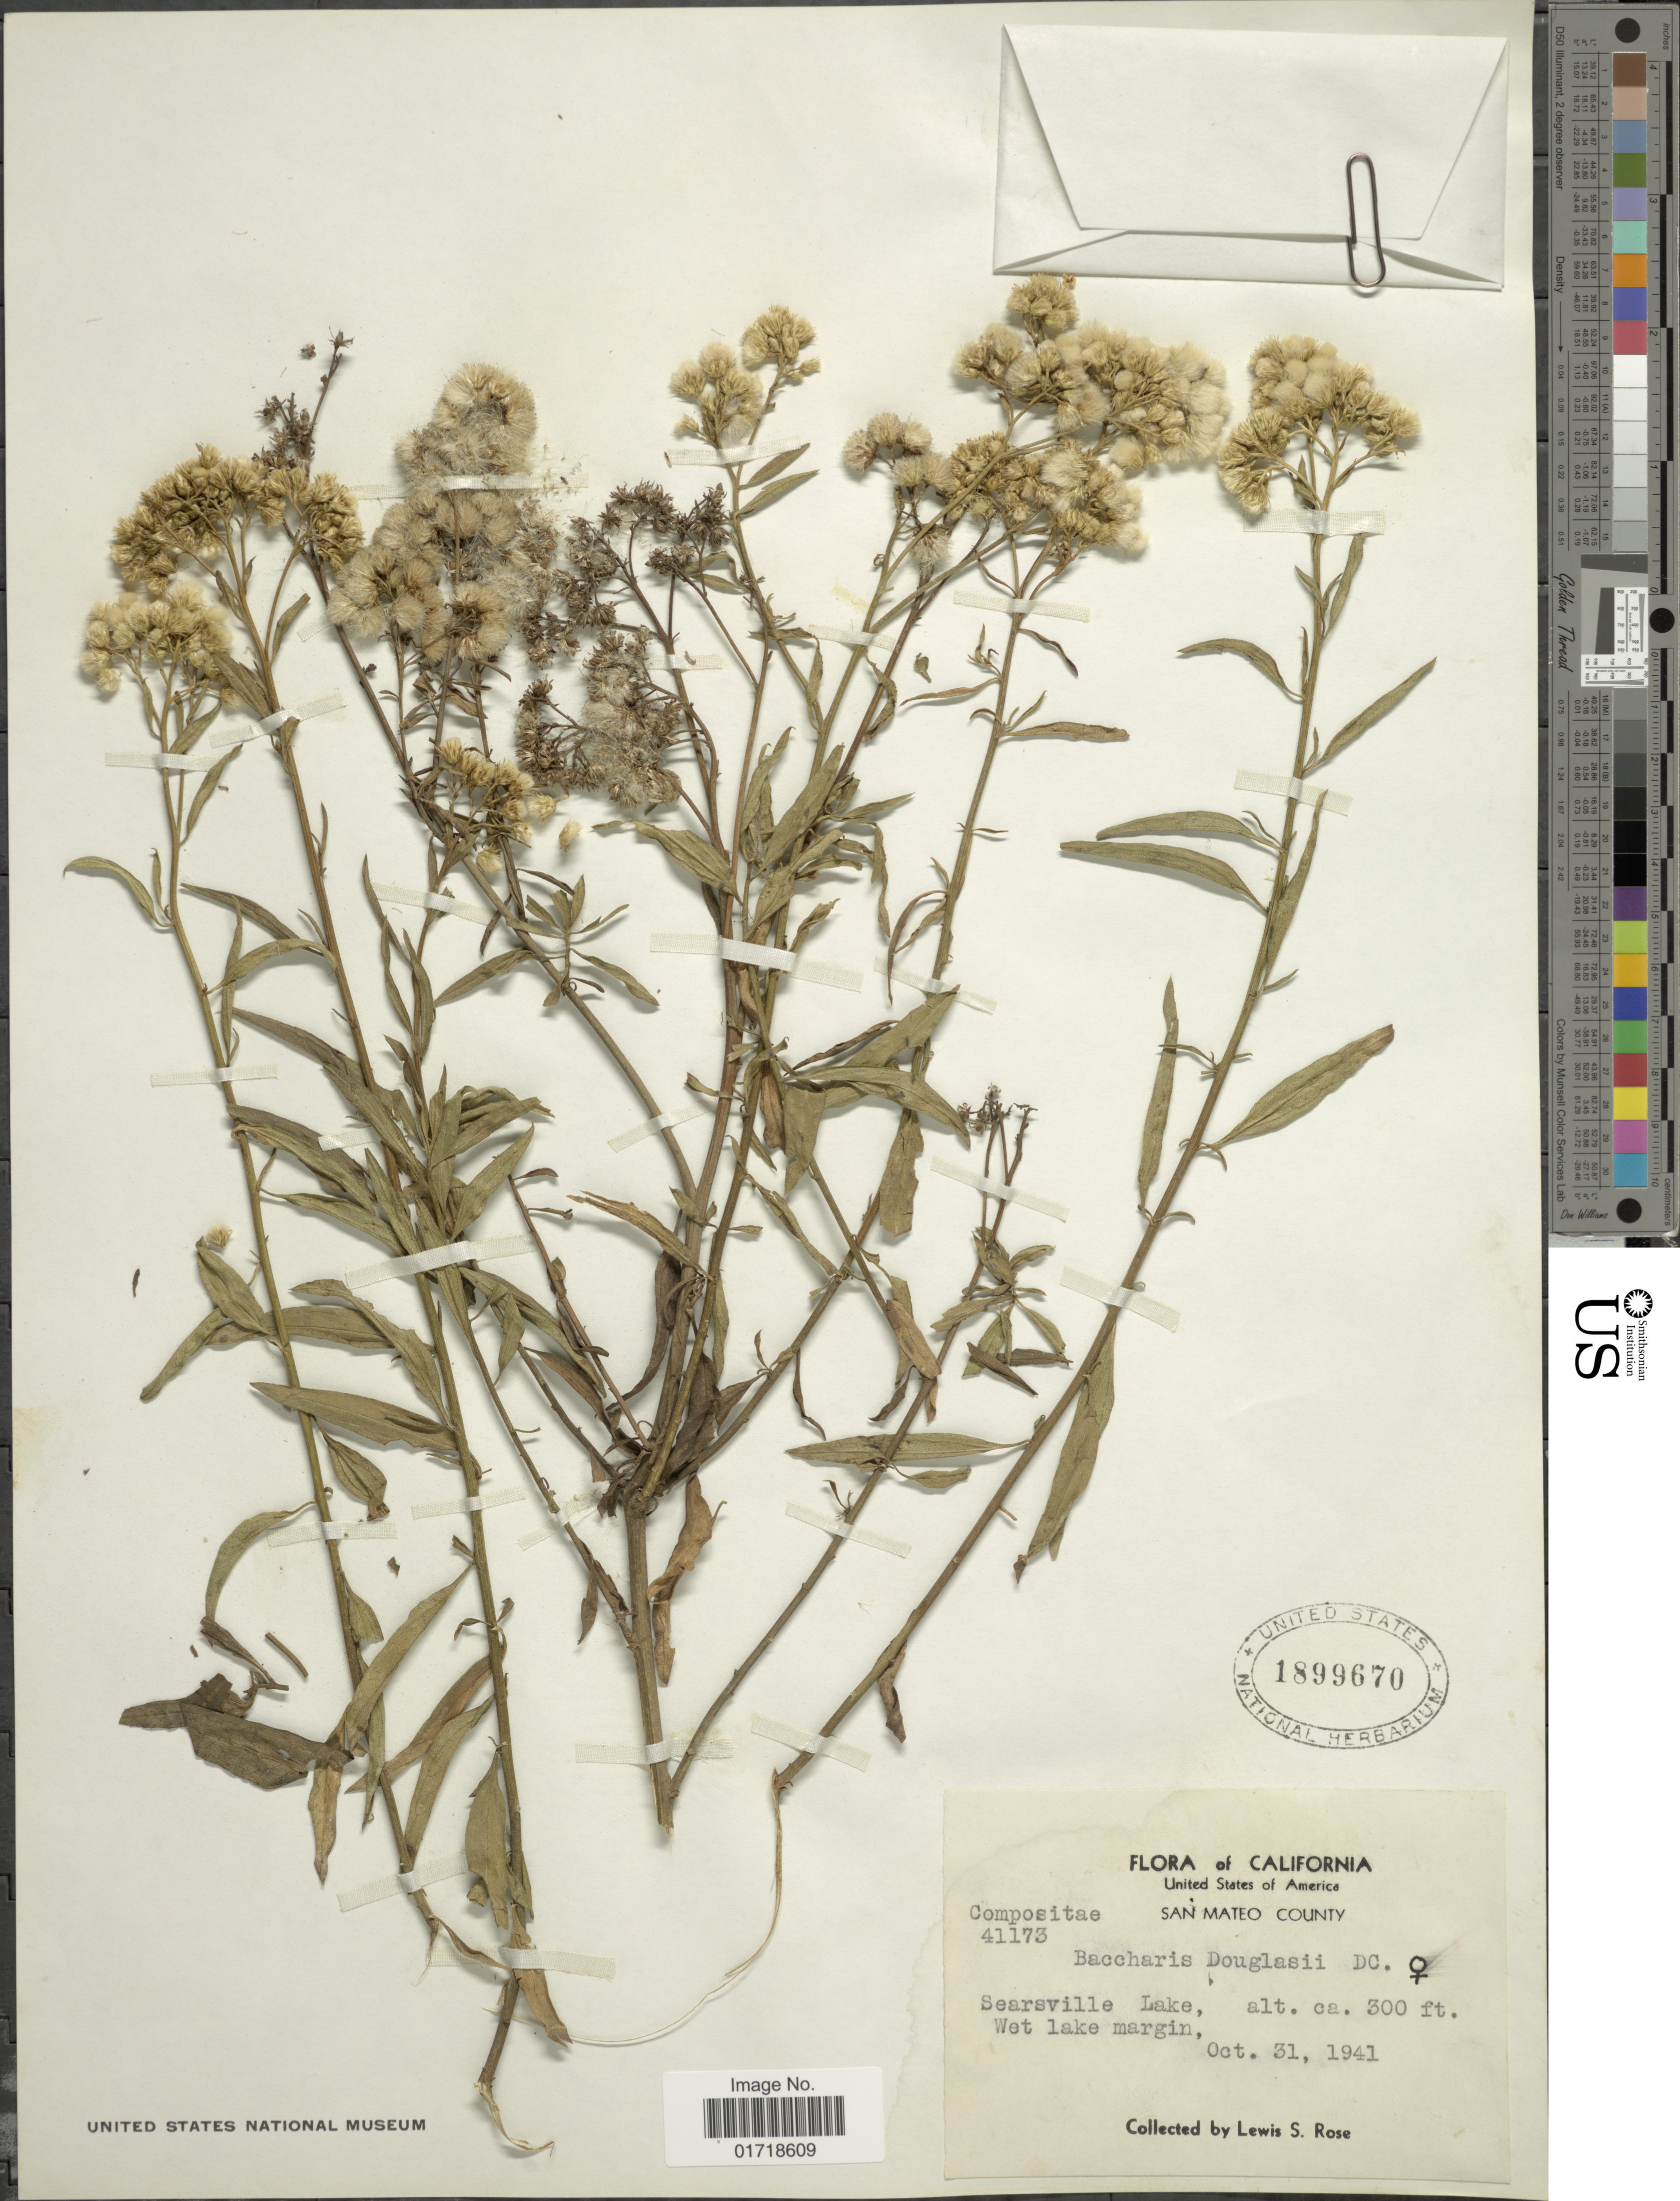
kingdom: Plantae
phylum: Tracheophyta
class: Magnoliopsida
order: Asterales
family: Asteraceae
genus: Baccharis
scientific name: Baccharis douglasii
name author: DC.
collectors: L. S. Rose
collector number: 41173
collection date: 1941-10-31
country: United States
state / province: California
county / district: San Mateo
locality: San Mateo County, Searsville Lake Wet lake margins.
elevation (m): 91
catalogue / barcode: US 1899670